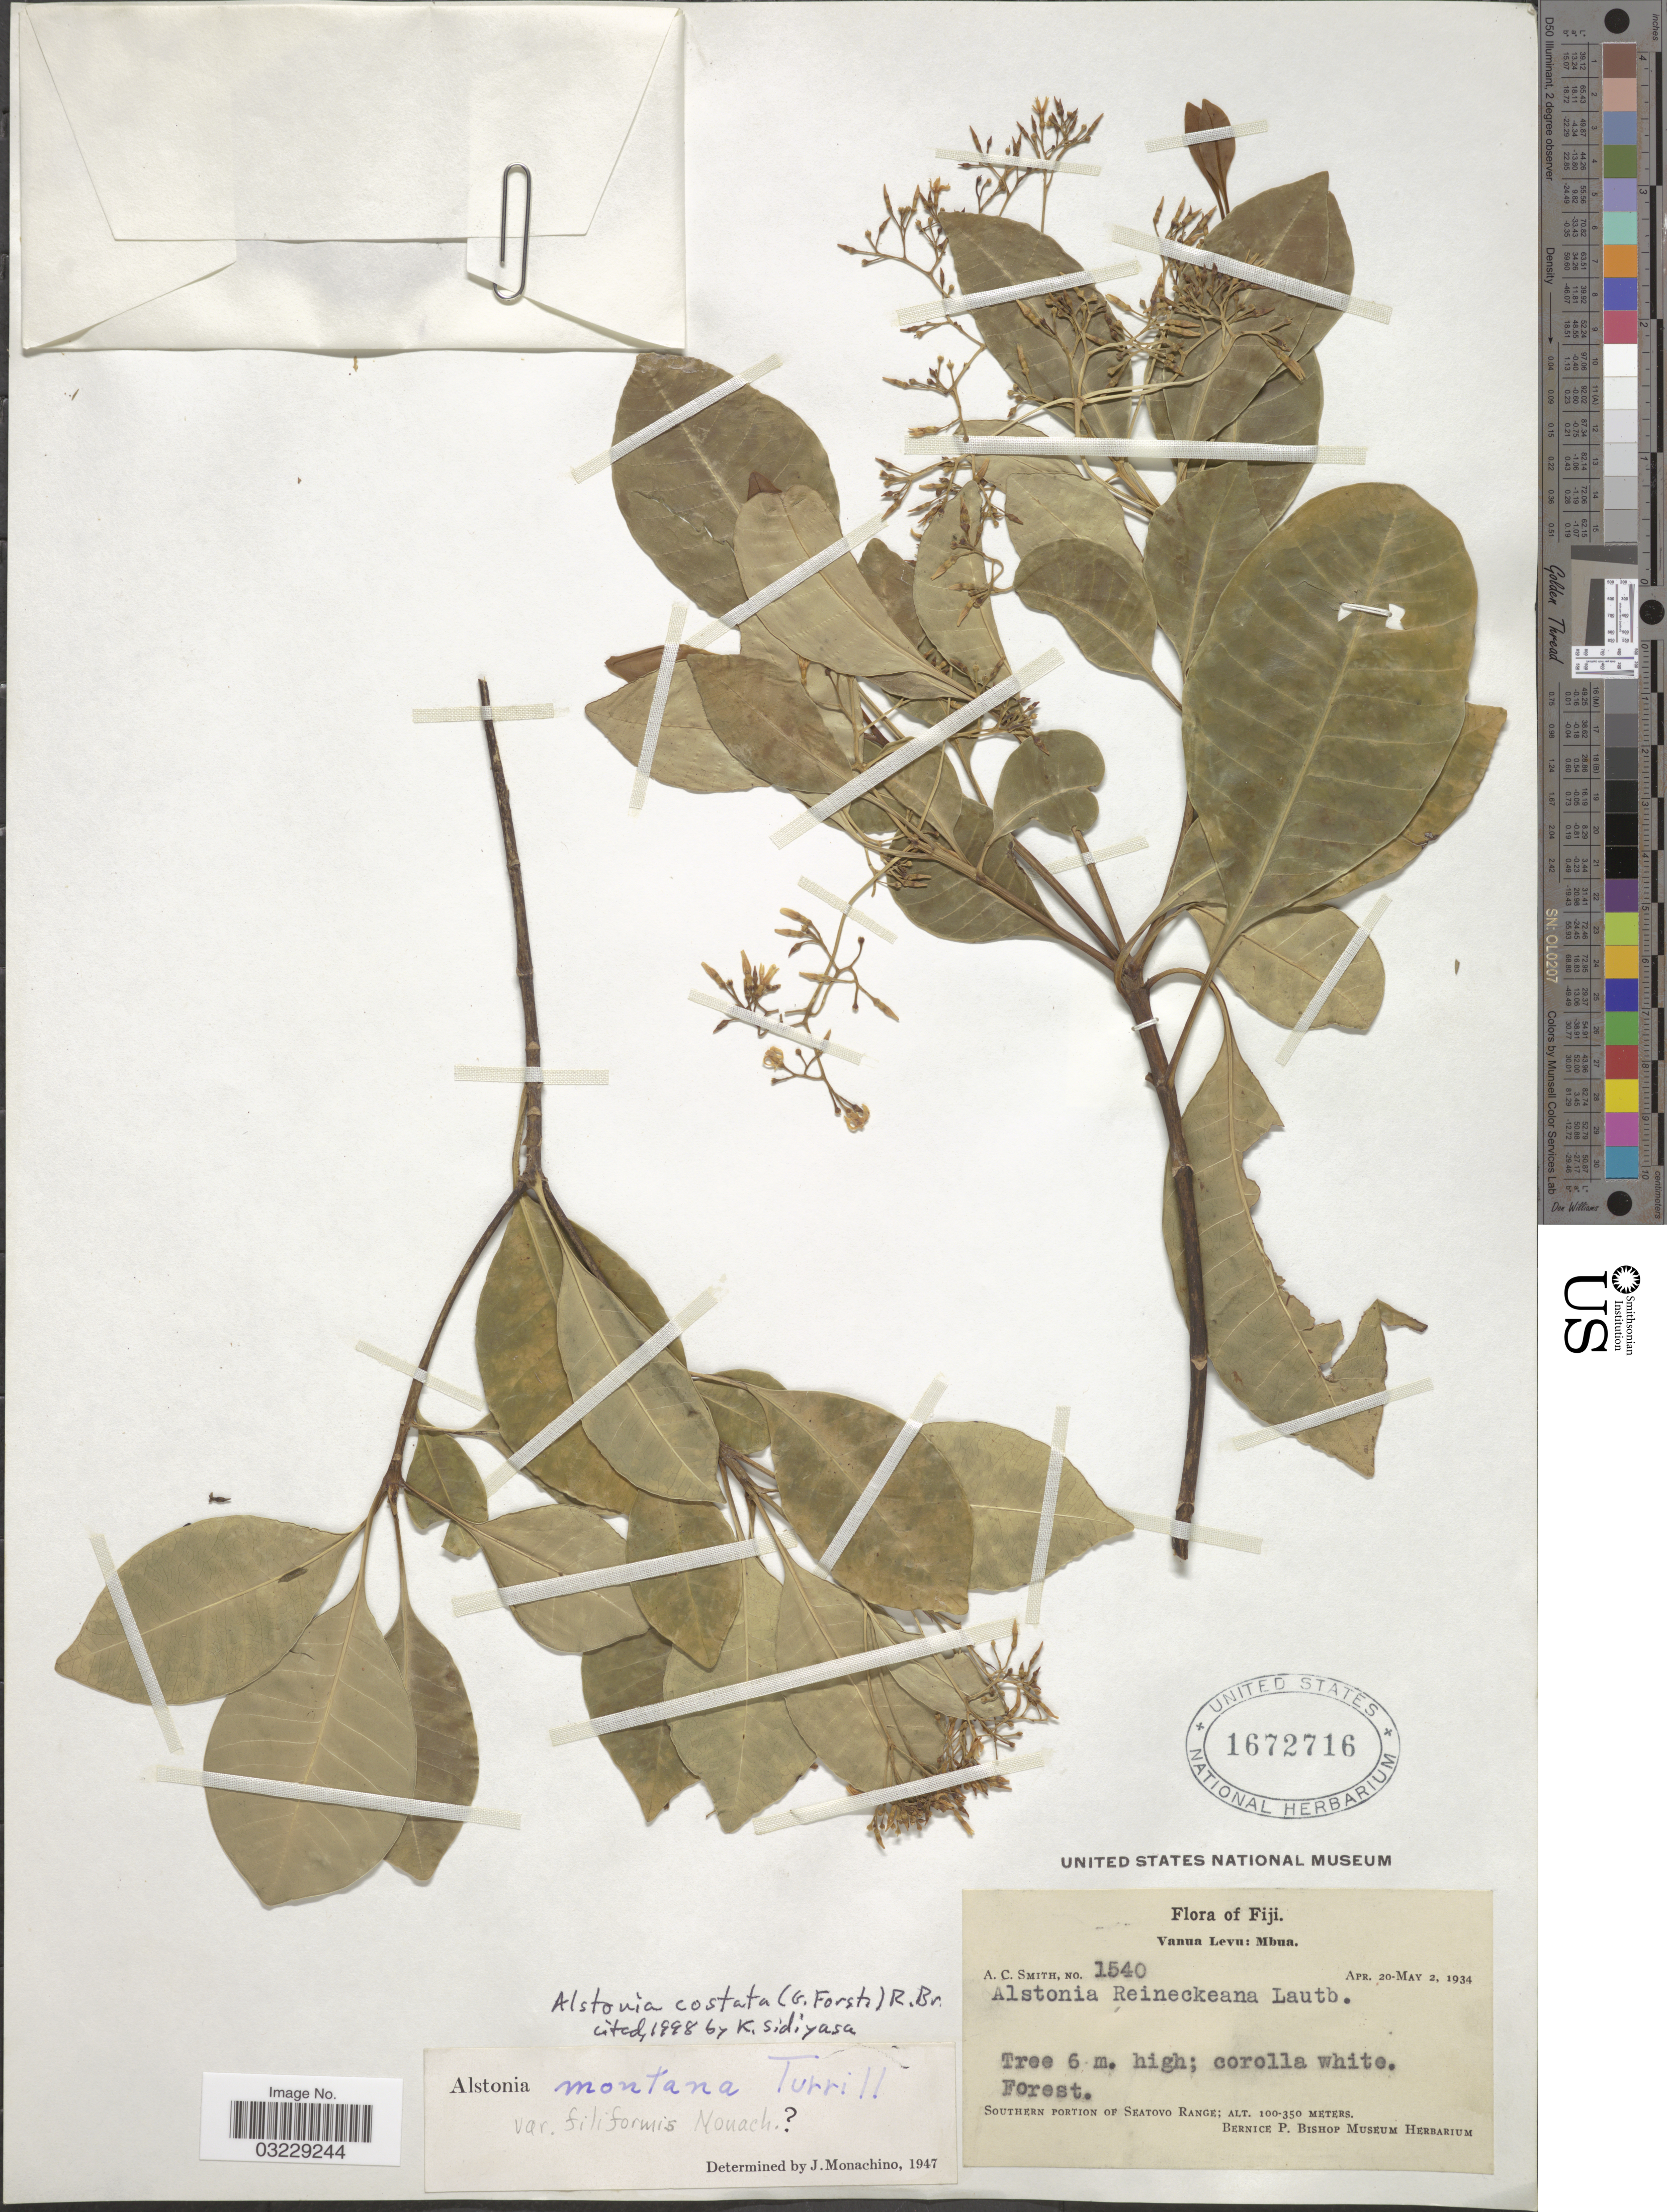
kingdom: Plantae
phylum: Tracheophyta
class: Magnoliopsida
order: Gentianales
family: Apocynaceae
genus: Alstonia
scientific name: Alstonia sp.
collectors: A. C. Smith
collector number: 1540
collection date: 1934-04-20/1934-05-02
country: Fiji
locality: Vanua Levu: Mbua. Southern portion of Seatovo Range.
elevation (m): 100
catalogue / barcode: US 1672716